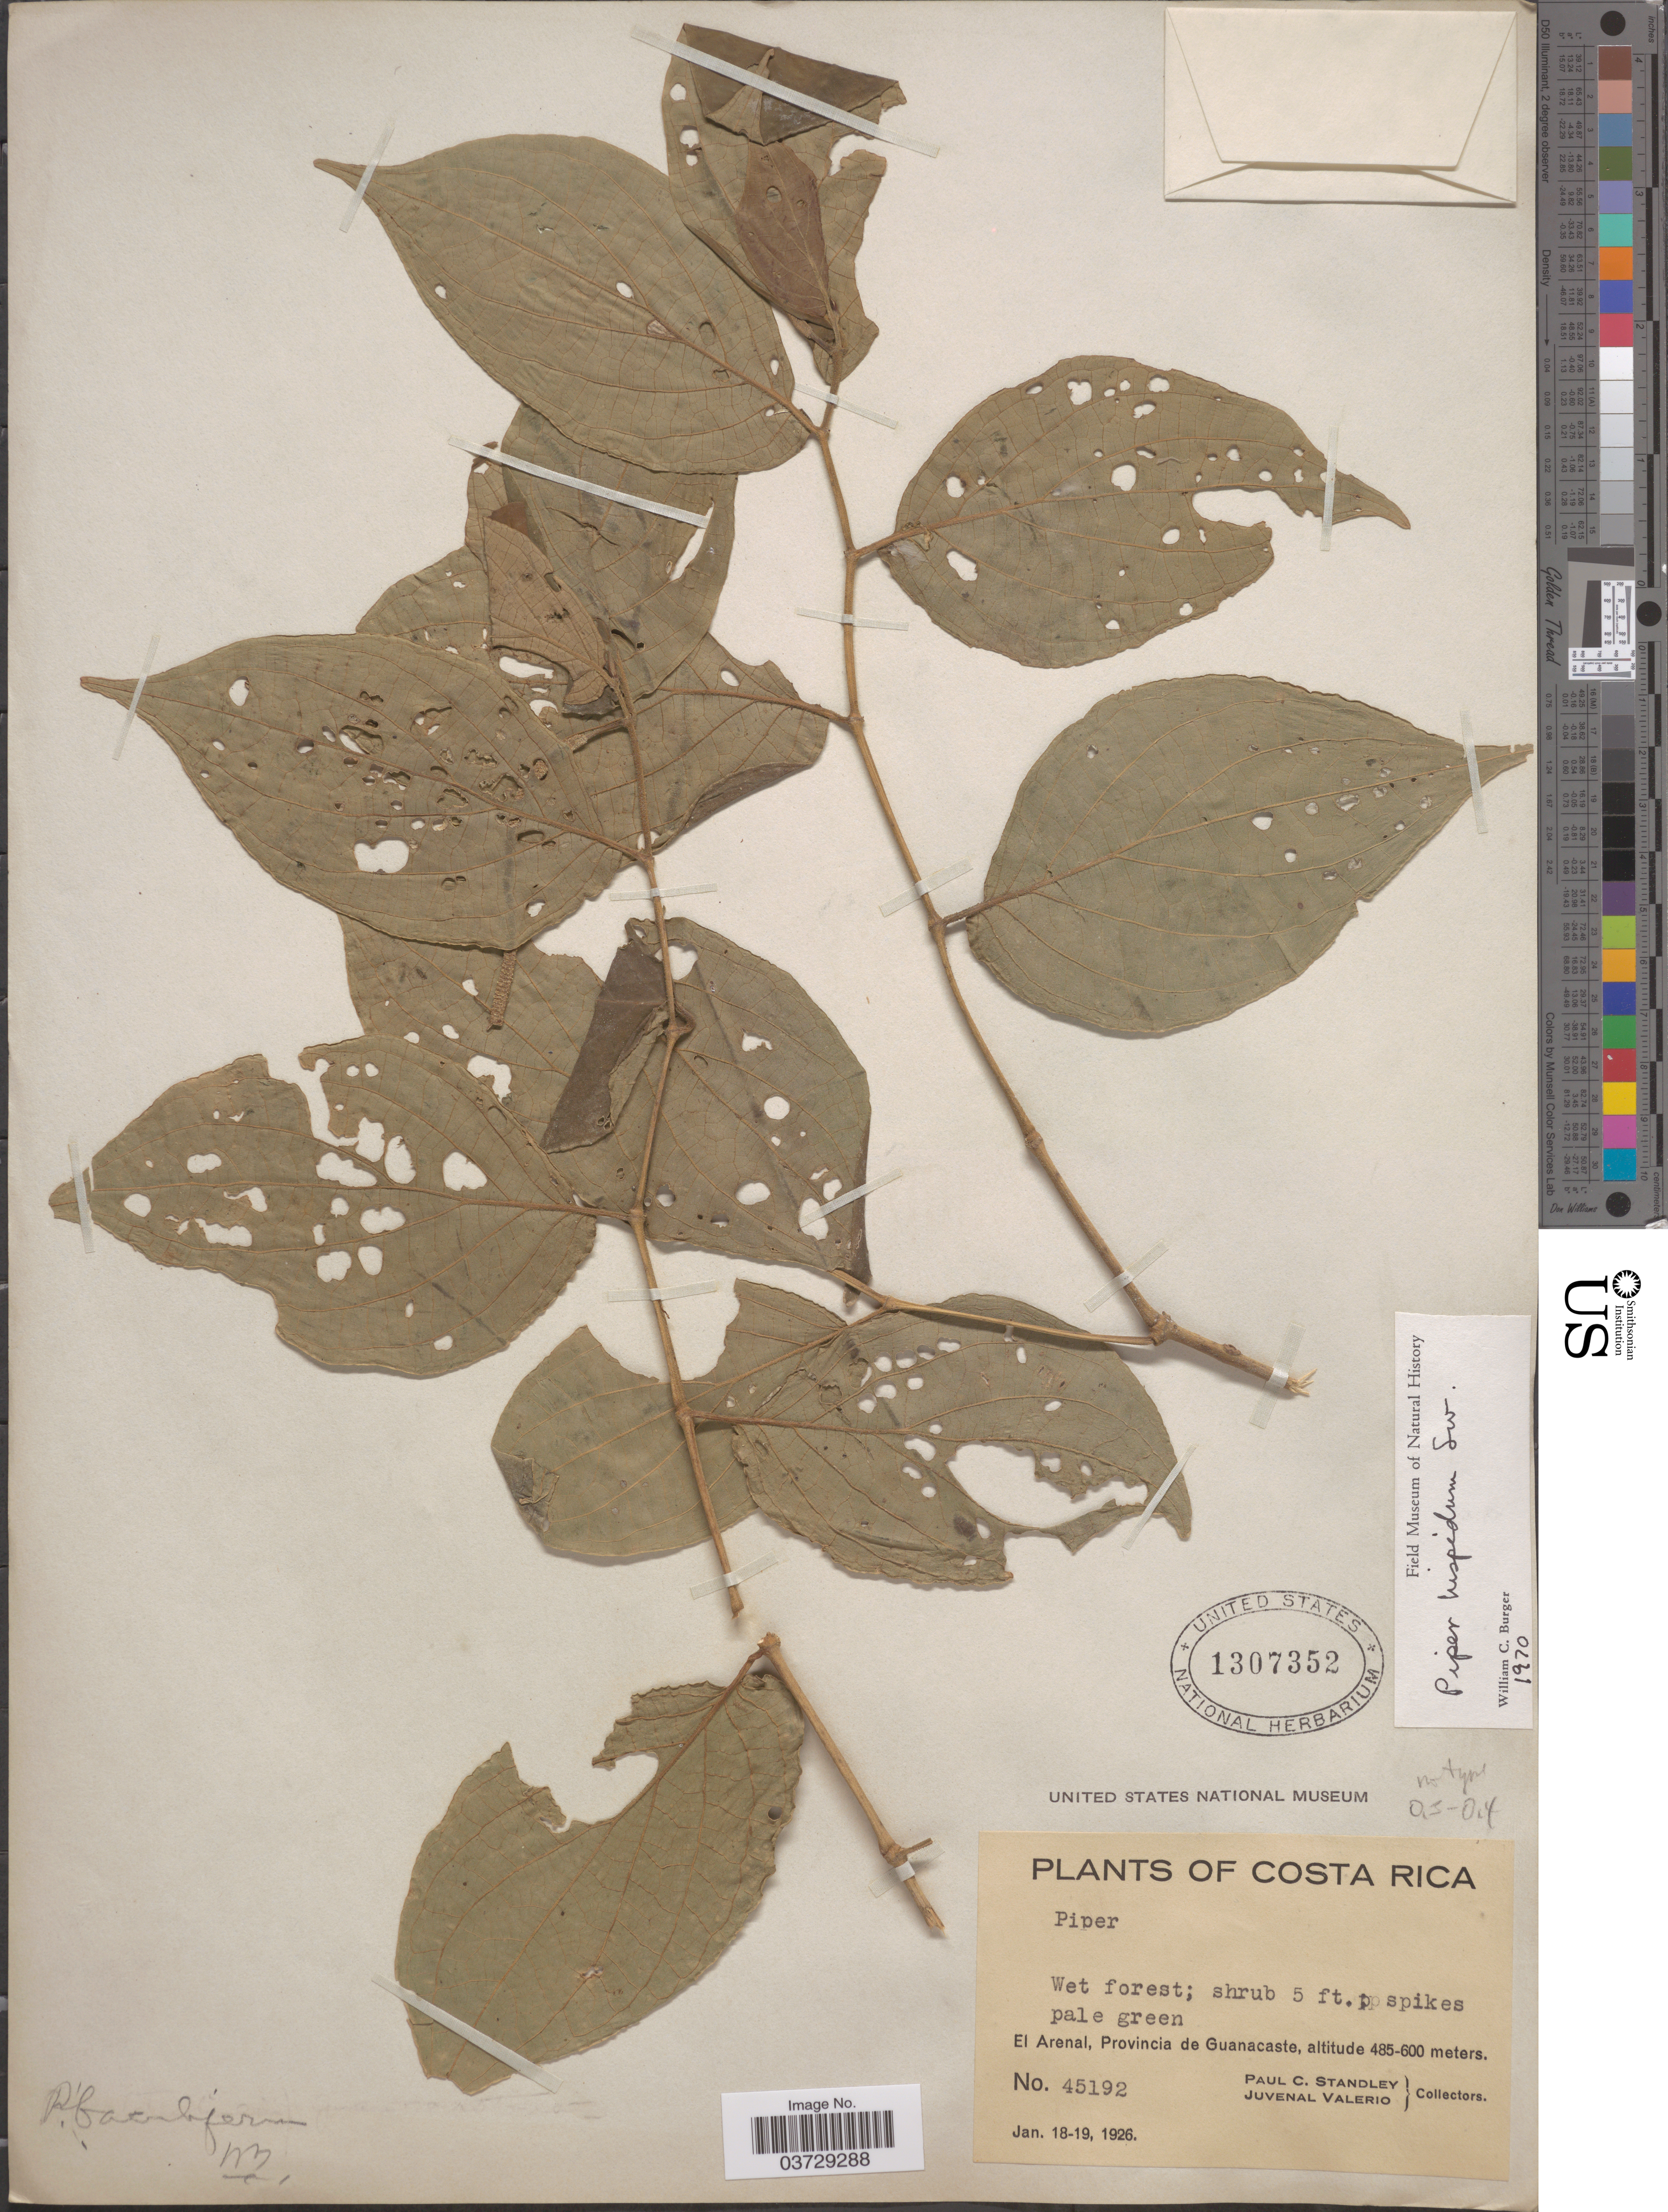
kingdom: Plantae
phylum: Tracheophyta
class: Magnoliopsida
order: Piperales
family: Piperaceae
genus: Piper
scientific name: Piper hispidum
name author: Sw.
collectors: P. C. Standley & J. Valerio R.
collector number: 45192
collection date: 1926-01-18/1926-01-19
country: Costa Rica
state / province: Guanacaste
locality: El Arenal.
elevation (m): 485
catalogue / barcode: US 1307352